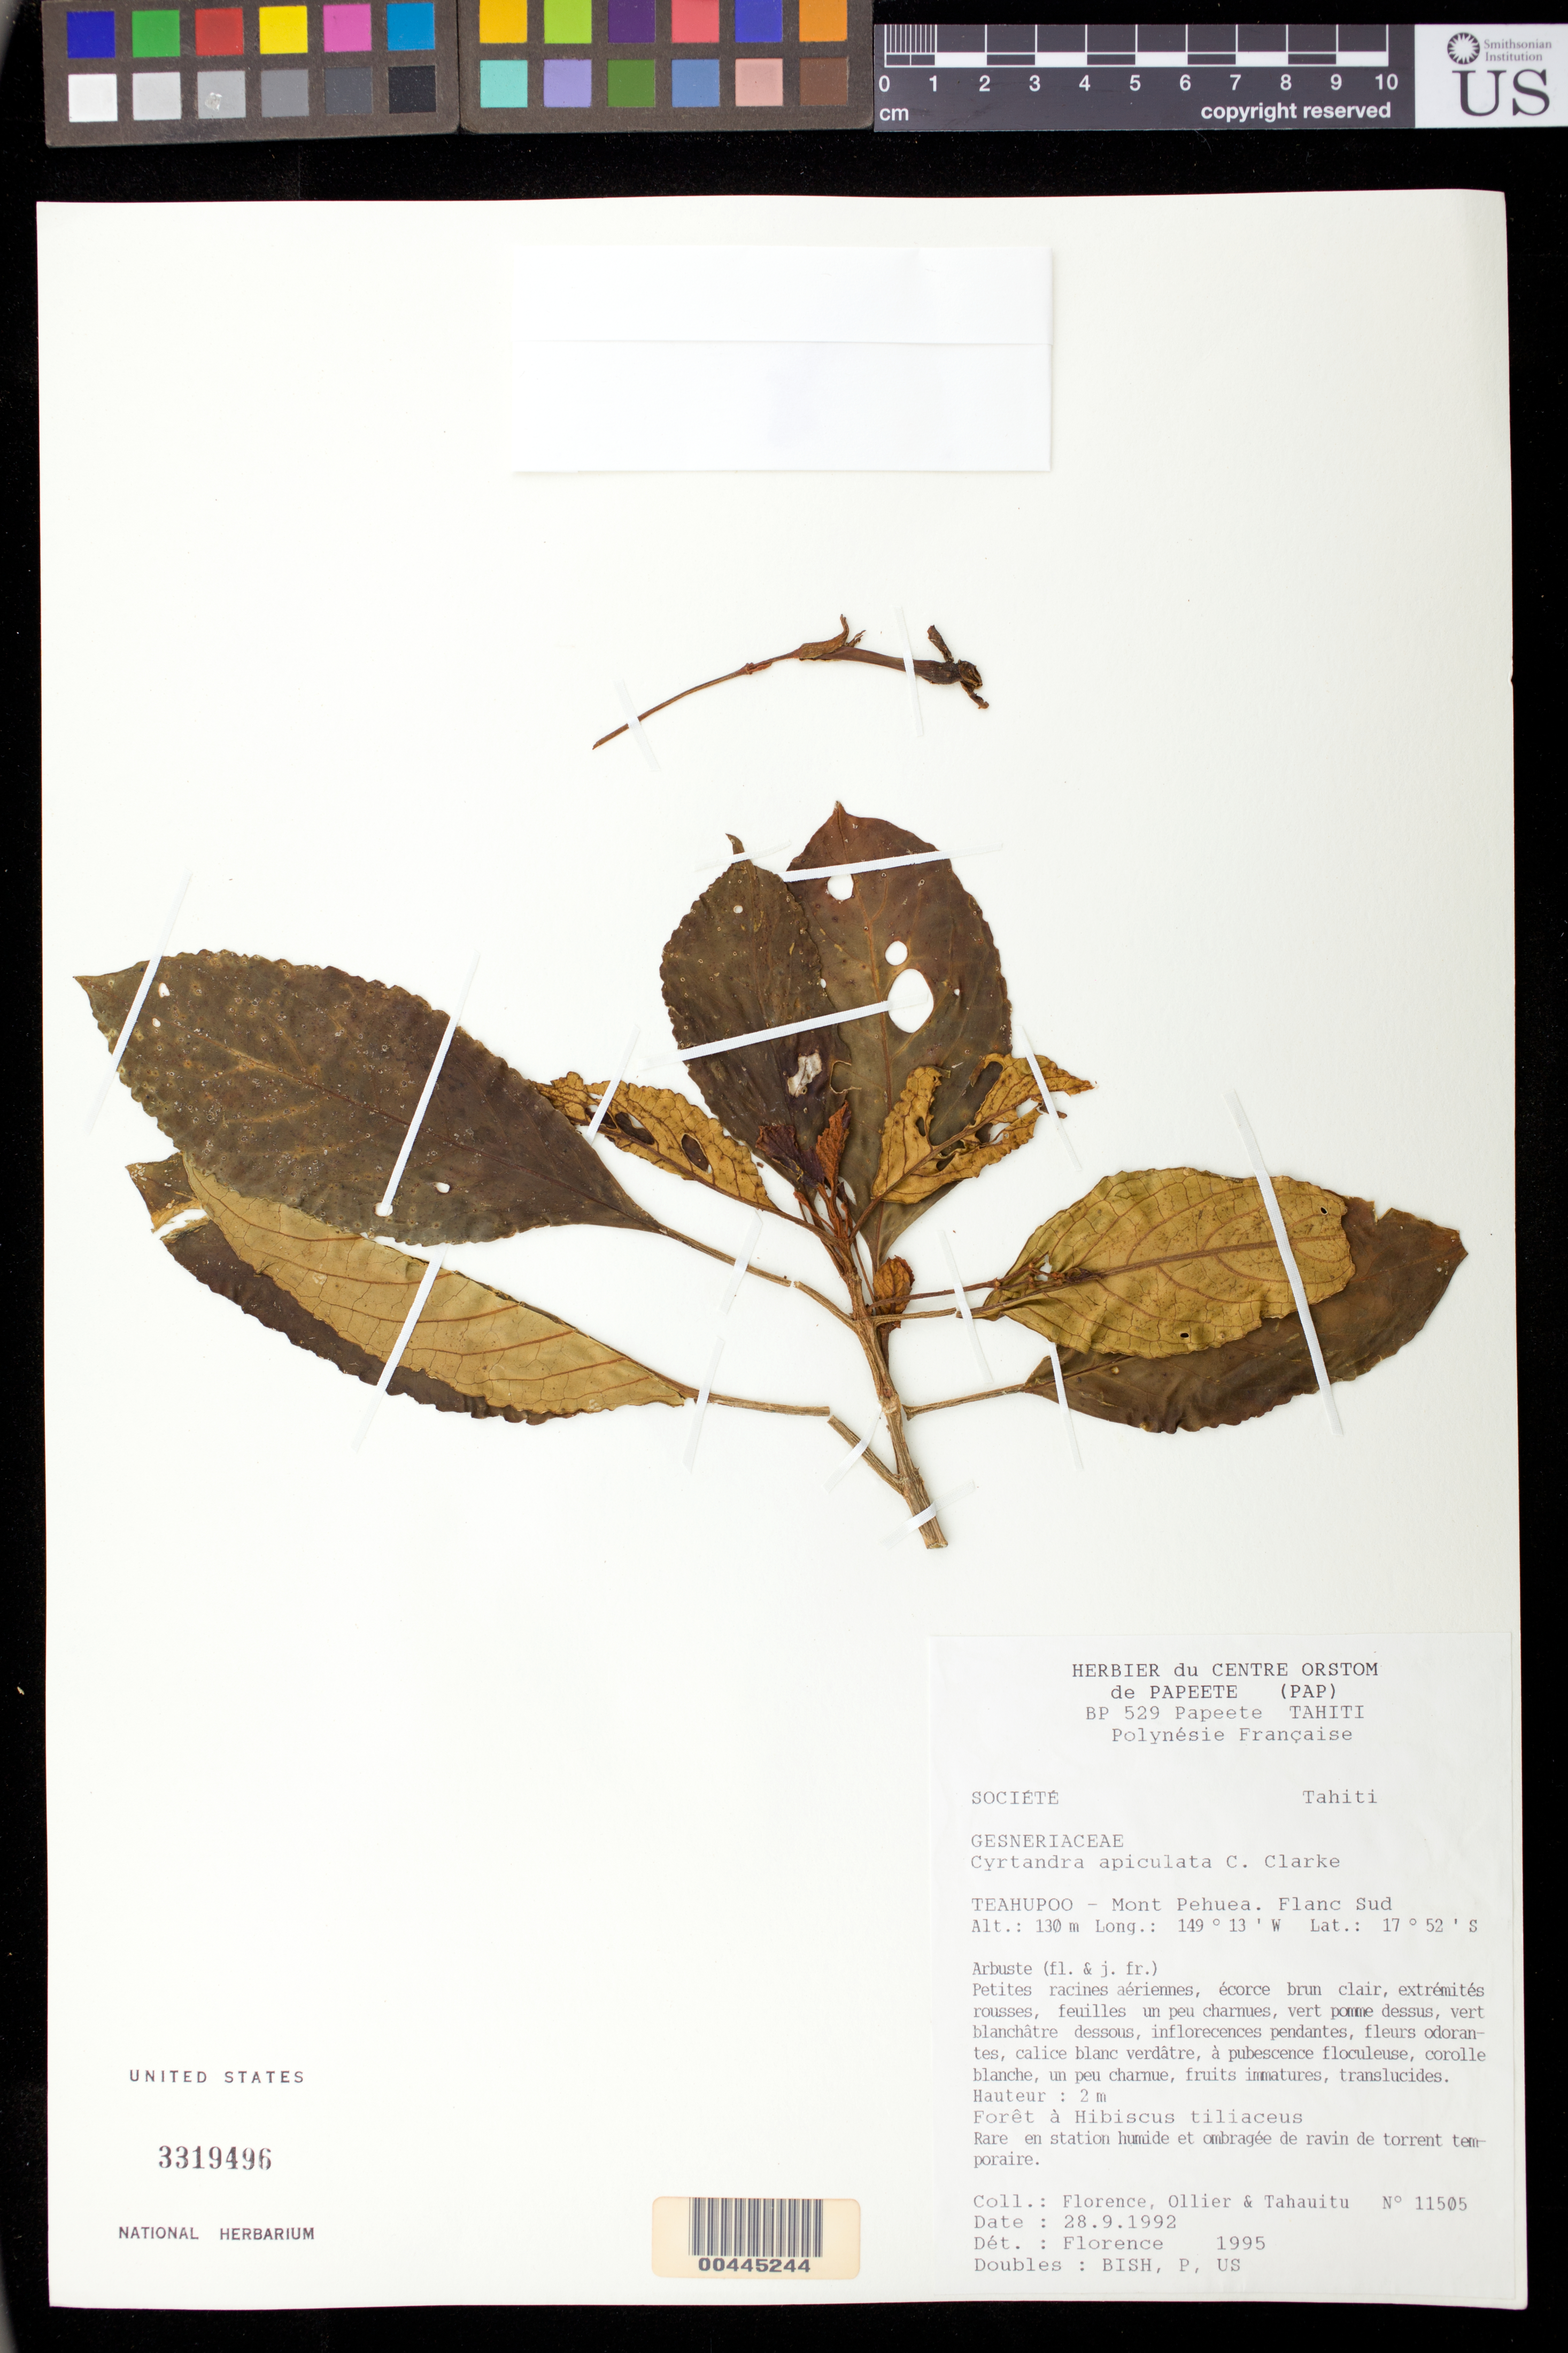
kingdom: Plantae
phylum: Tracheophyta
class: Magnoliopsida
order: Lamiales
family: Gesneriaceae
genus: Cyrtandra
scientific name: Cyrtandra apiculata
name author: C.B. Clarke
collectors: J. Florence, -. Ollier & -. Tahuaitu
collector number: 11505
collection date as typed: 28 Sep 1992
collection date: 1992-09-28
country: French Polynesia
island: Tahiti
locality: Mataiea, lac vaihiria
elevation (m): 130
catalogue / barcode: US 3319496